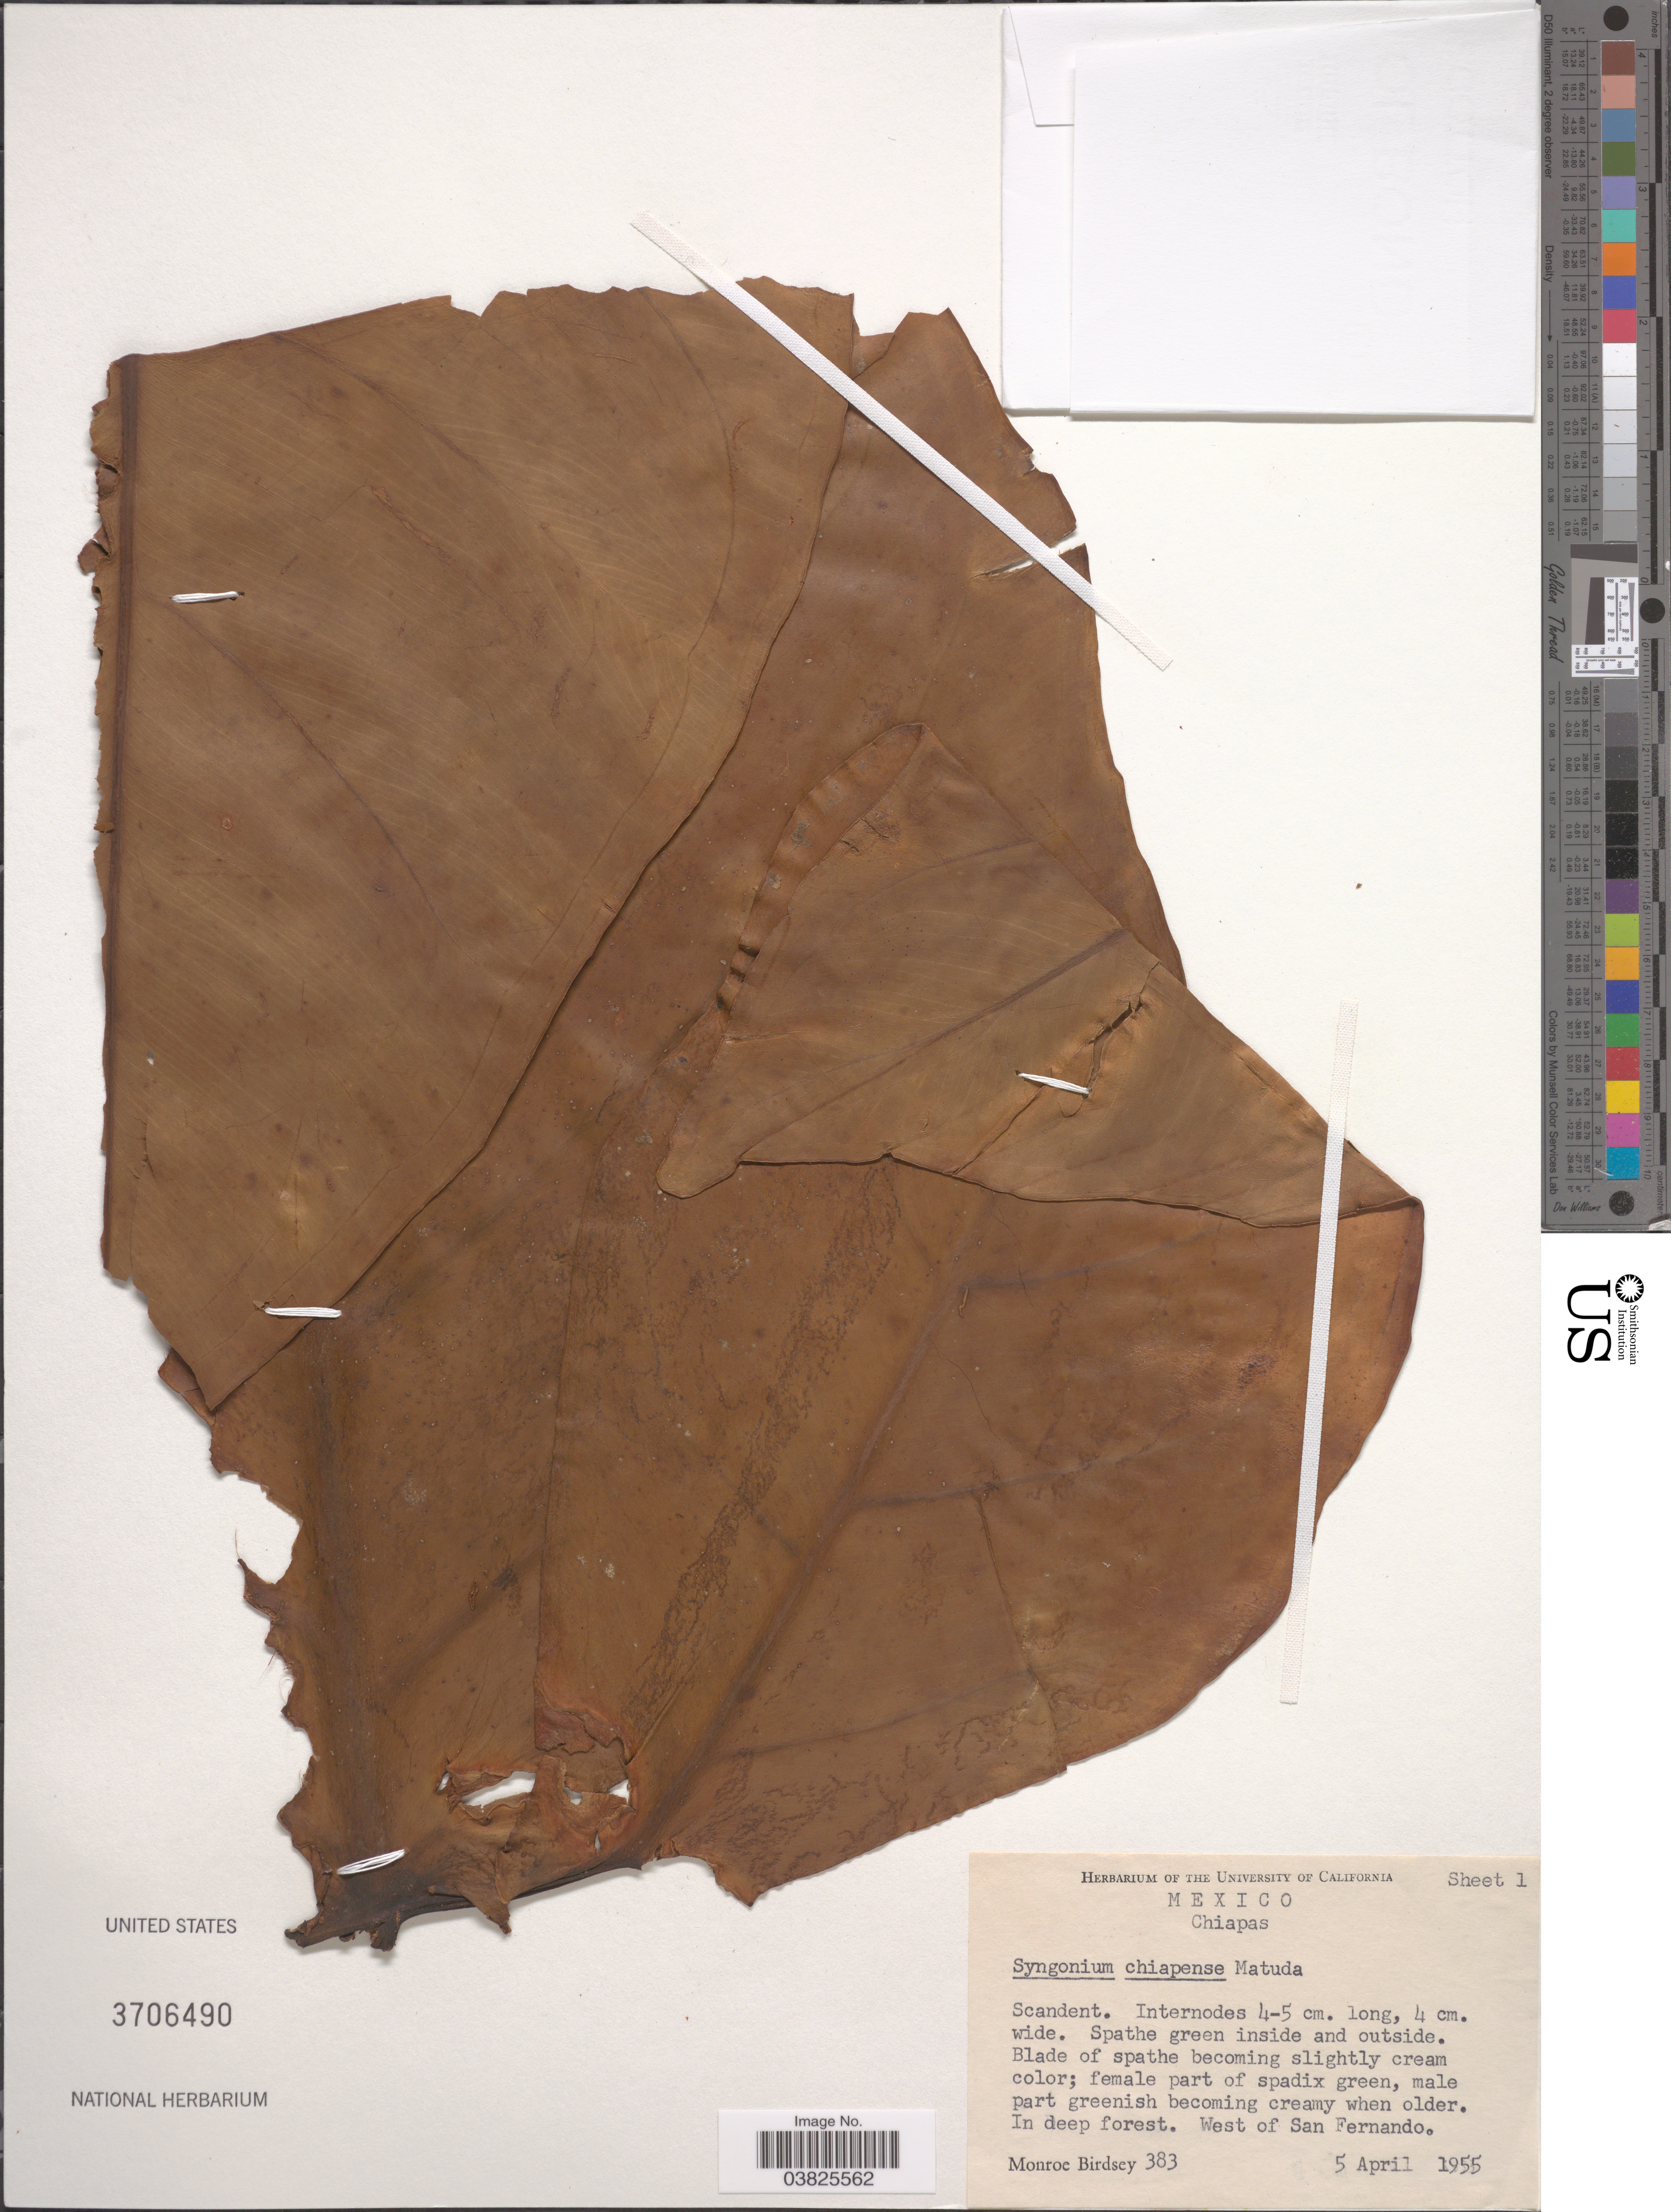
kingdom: Plantae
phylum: Tracheophyta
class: Liliopsida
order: Alismatales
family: Araceae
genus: Syngonium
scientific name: Syngonium chiapense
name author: Matuda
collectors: M. Birdsey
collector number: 383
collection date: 1955-04-05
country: Mexico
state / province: Chiapas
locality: West of San Fernando.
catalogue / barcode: US 3706490